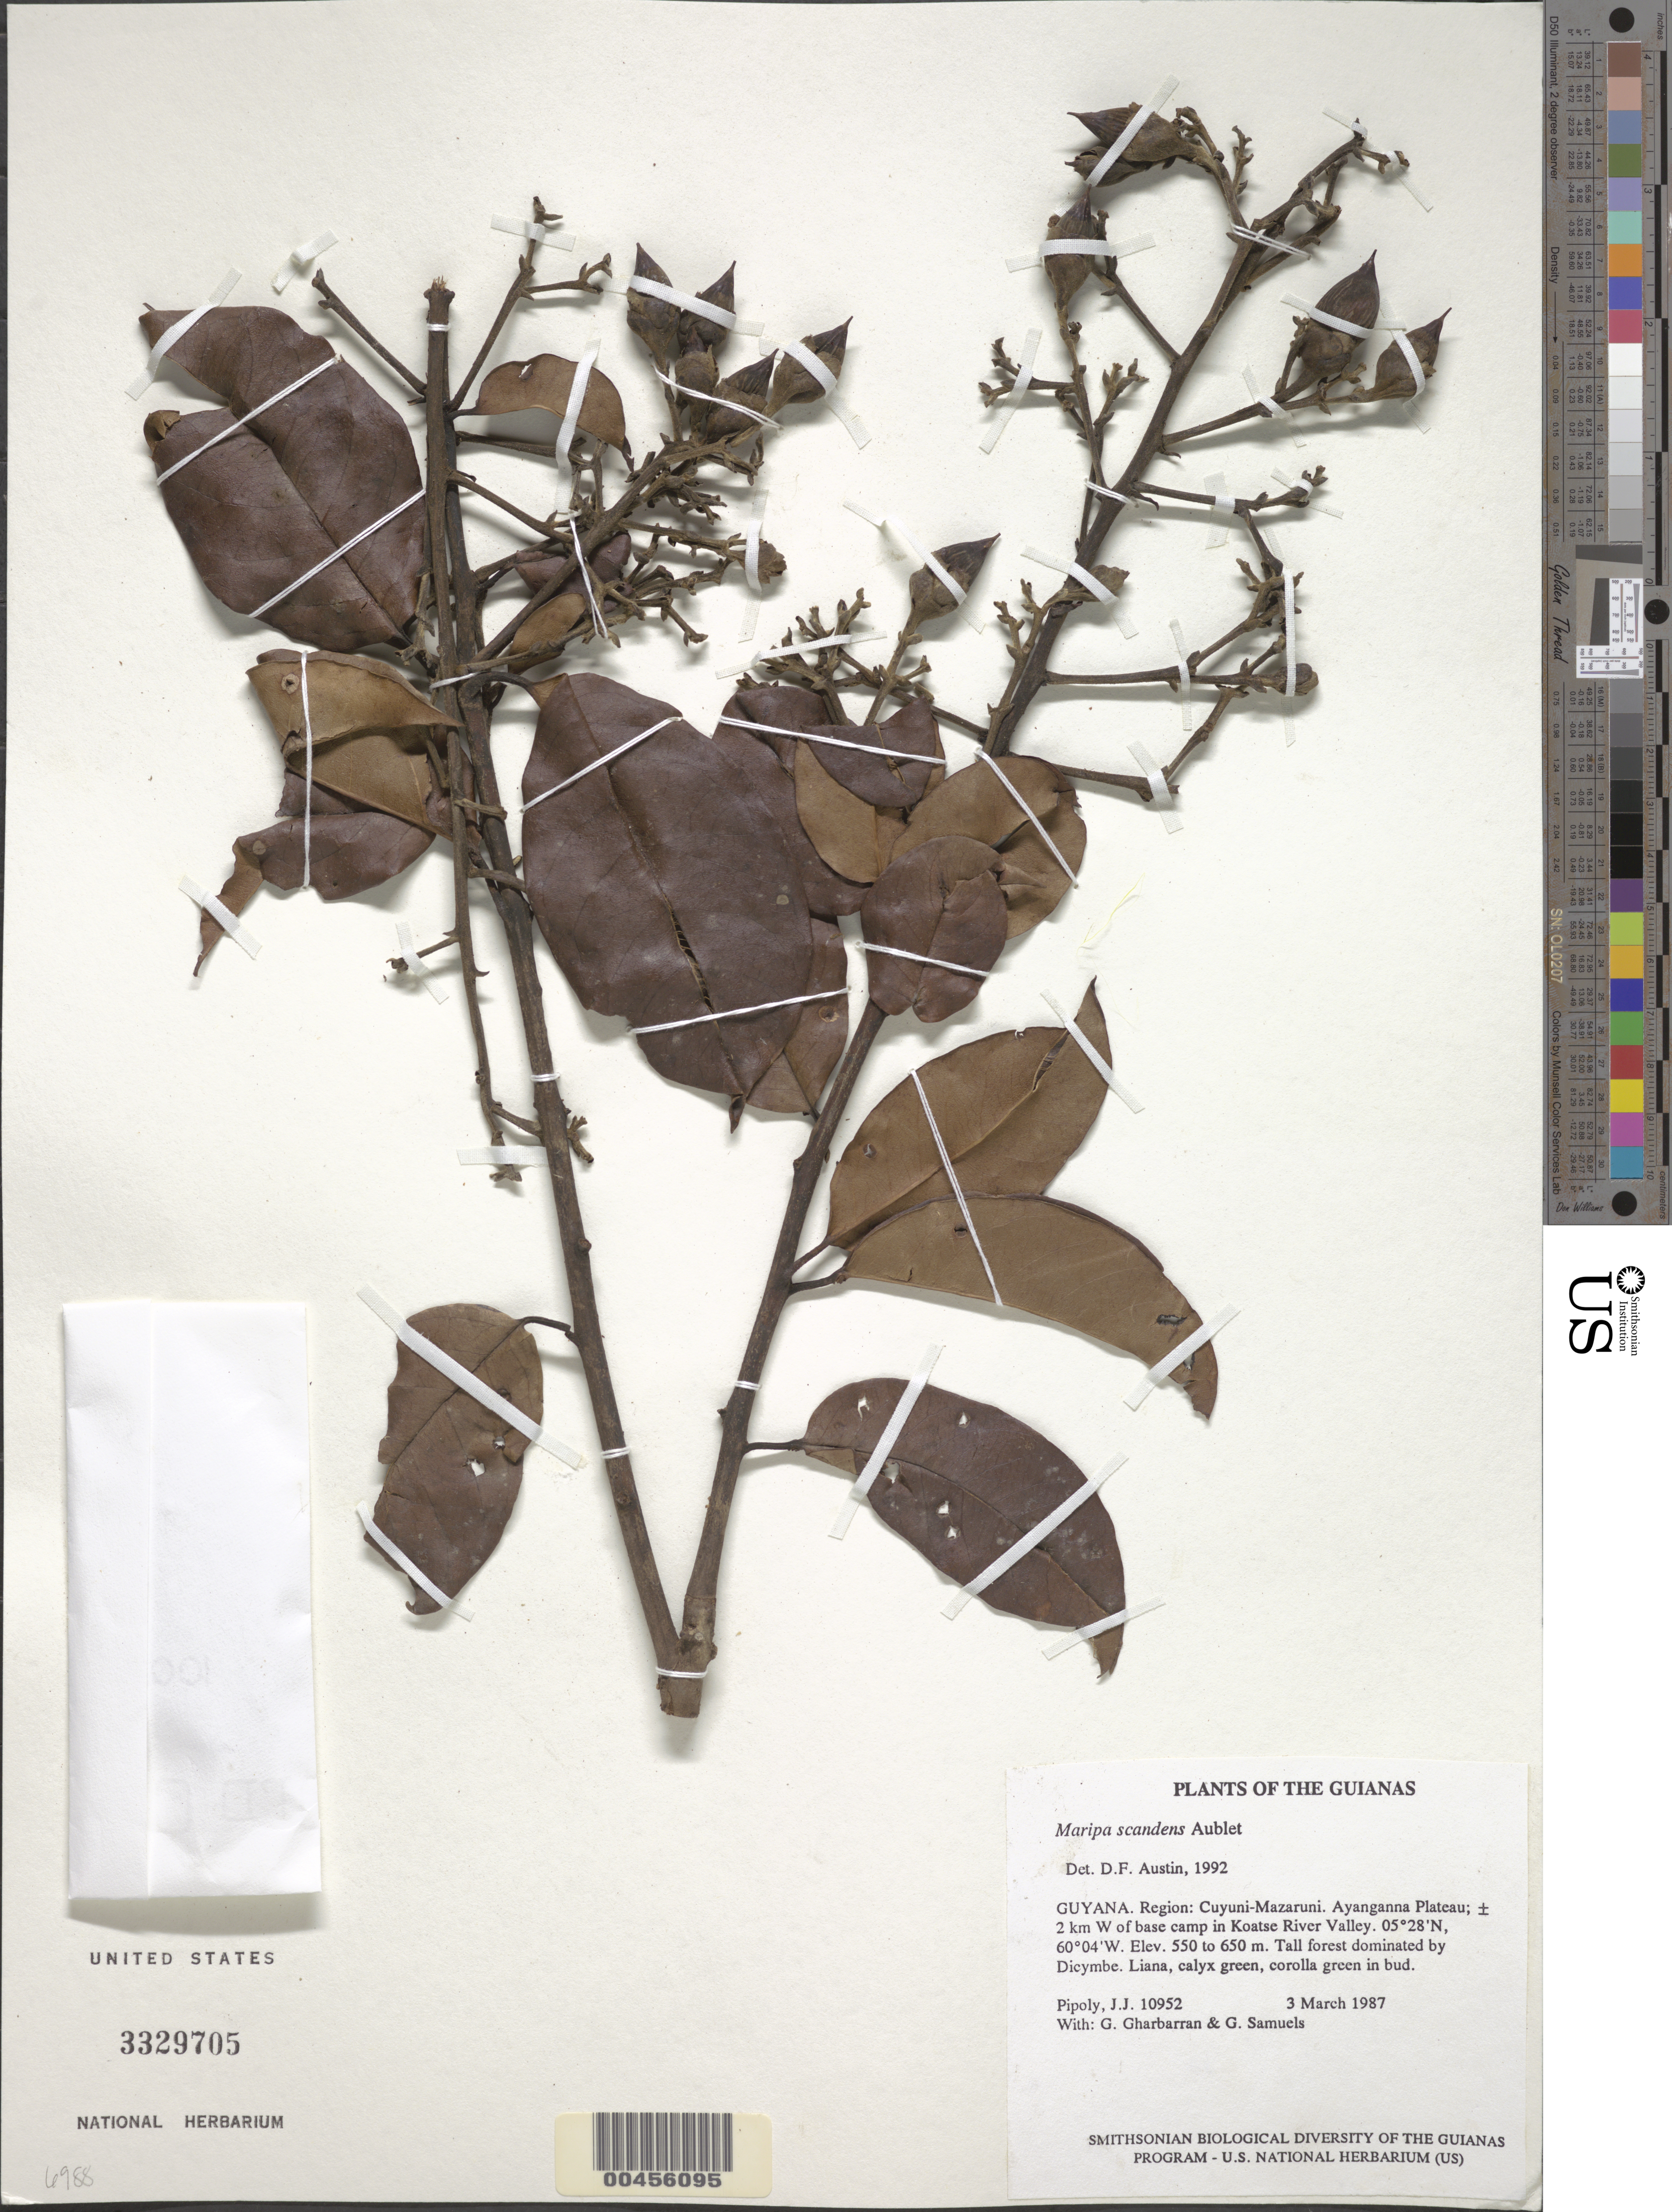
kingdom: Plantae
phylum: Tracheophyta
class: Magnoliopsida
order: Solanales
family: Convolvulaceae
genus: Maripa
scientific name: Maripa scandens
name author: Aubl.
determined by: Austin, D. F.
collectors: J. J. Pipoly, G. Gharbarran & G. Samuels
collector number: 10952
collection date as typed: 3 March 1987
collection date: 1987-03-03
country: Guyana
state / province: Cuyuni-Mazaruni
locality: Ayanganna Plateau; ± 2 km W of base camp in Koatse River Valley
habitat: Tall forest dominated by Dicymbe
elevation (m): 550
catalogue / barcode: US 3329705